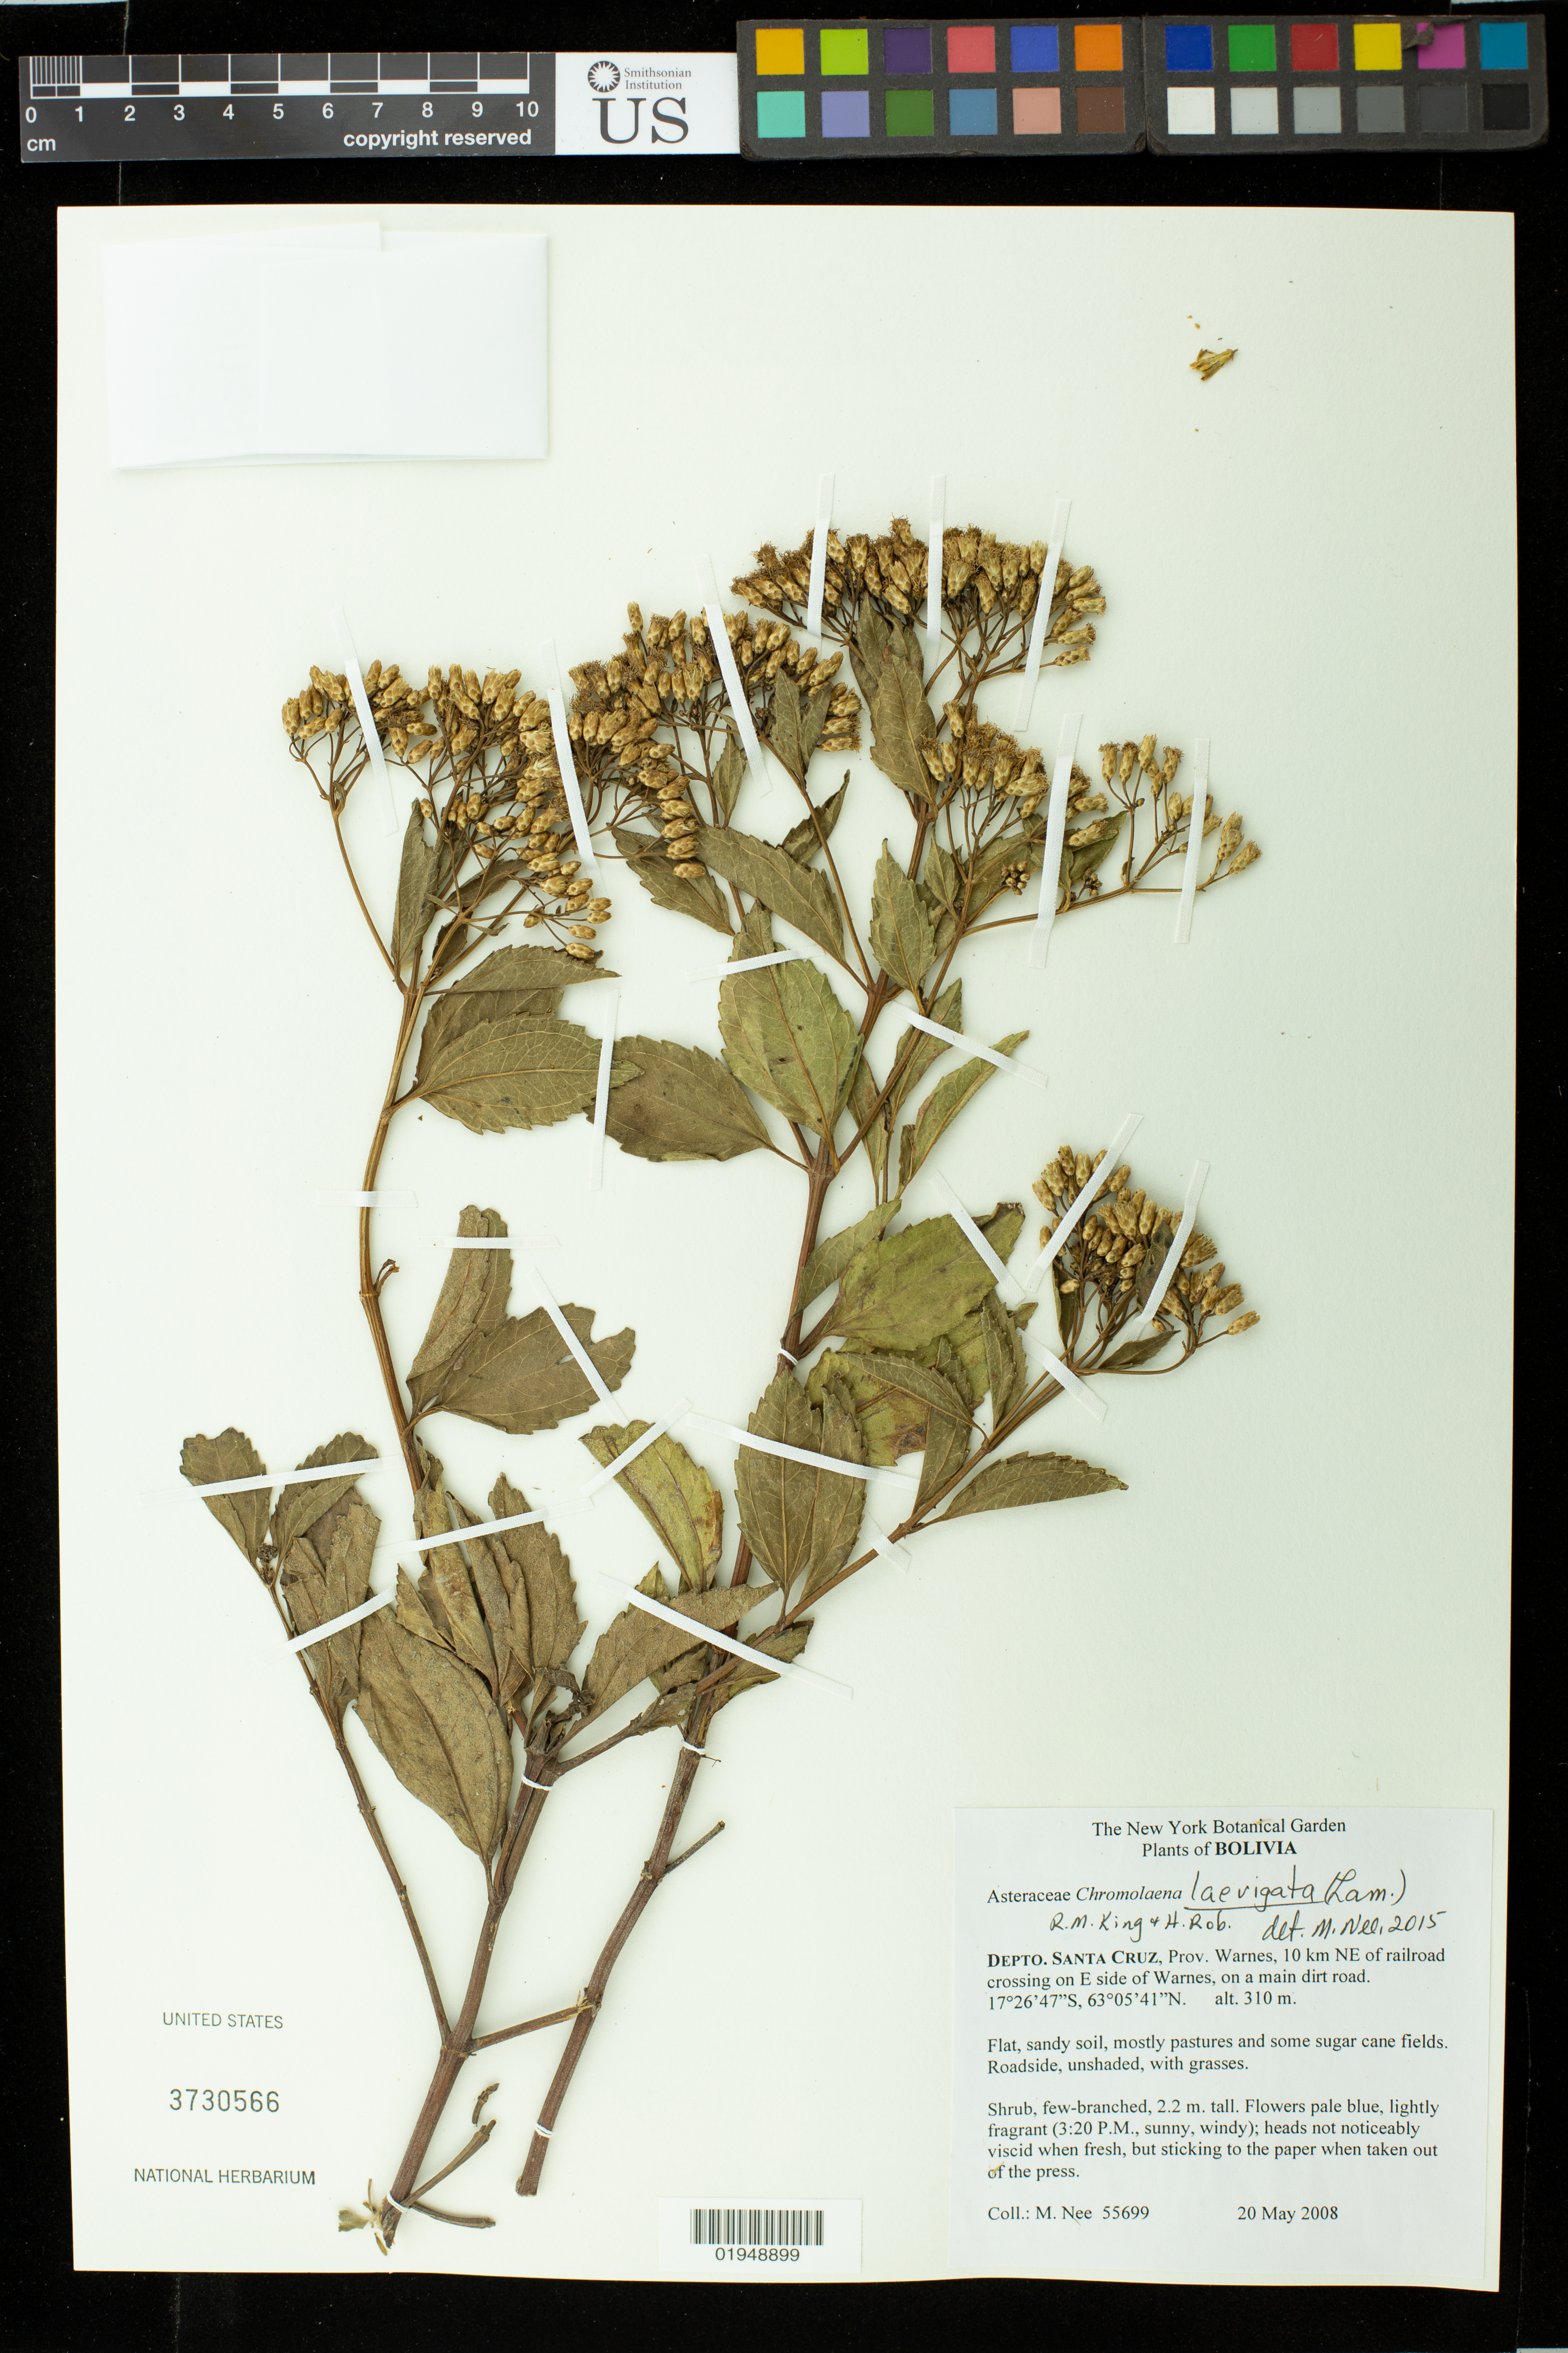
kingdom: Plantae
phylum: Tracheophyta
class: Magnoliopsida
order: Asterales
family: Asteraceae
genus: Chromolaena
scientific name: Chromolaena laevigata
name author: (Lam.) R.M. King & H. Rob.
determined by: Nee, M.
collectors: M. Nee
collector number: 55699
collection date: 2008-05-20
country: Bolivia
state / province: Santa Cruz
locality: Depto. Santa Cruz, Prov. Andrés Ibáñez, 15.3 km on dirt roads (11.4 km in straight line) NNW of Urubo bridge over Río Piraí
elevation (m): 380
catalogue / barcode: US 3730566